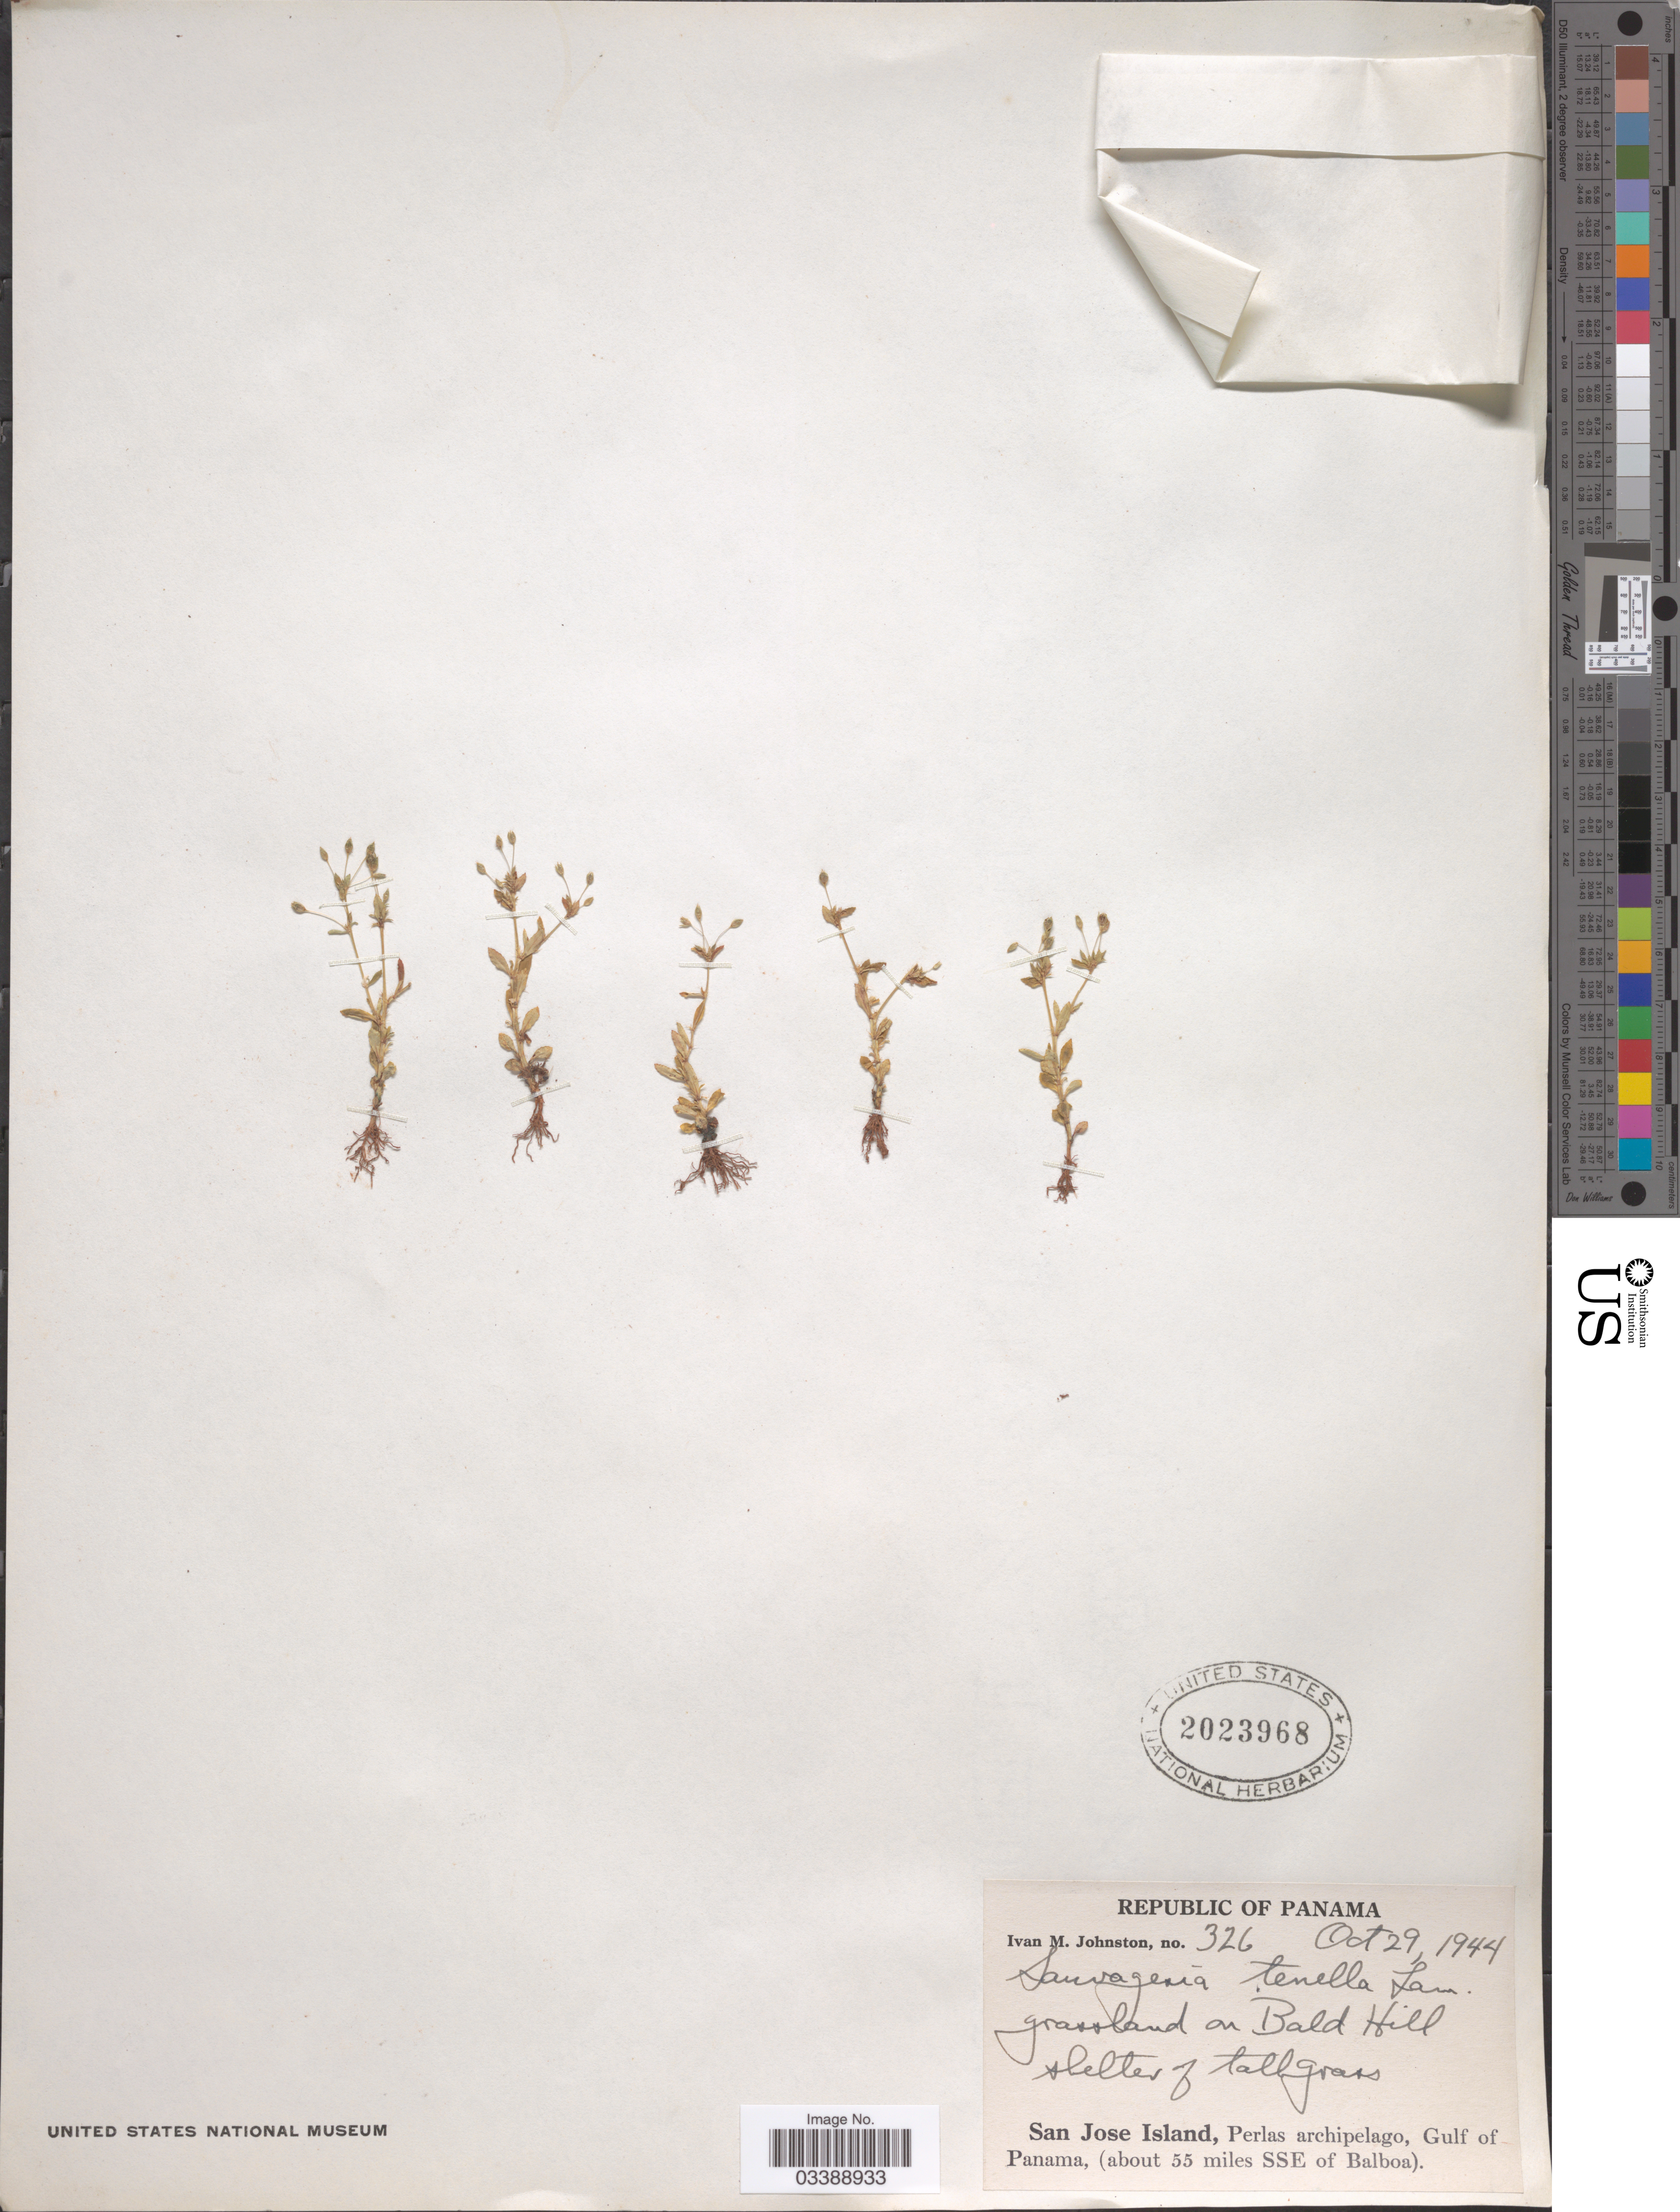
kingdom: Plantae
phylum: Tracheophyta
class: Magnoliopsida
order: Malpighiales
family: Ochnaceae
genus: Sauvagesia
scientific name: Sauvagesia tenella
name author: Lam.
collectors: I.M. Johnston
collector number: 326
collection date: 1944-10-29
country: Panama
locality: Grassland on Bald Hill. San Jose Island, Perlas archipelago, Gulf of Panama, (about 55 miles SSE of Balboa).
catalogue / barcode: US 2023968